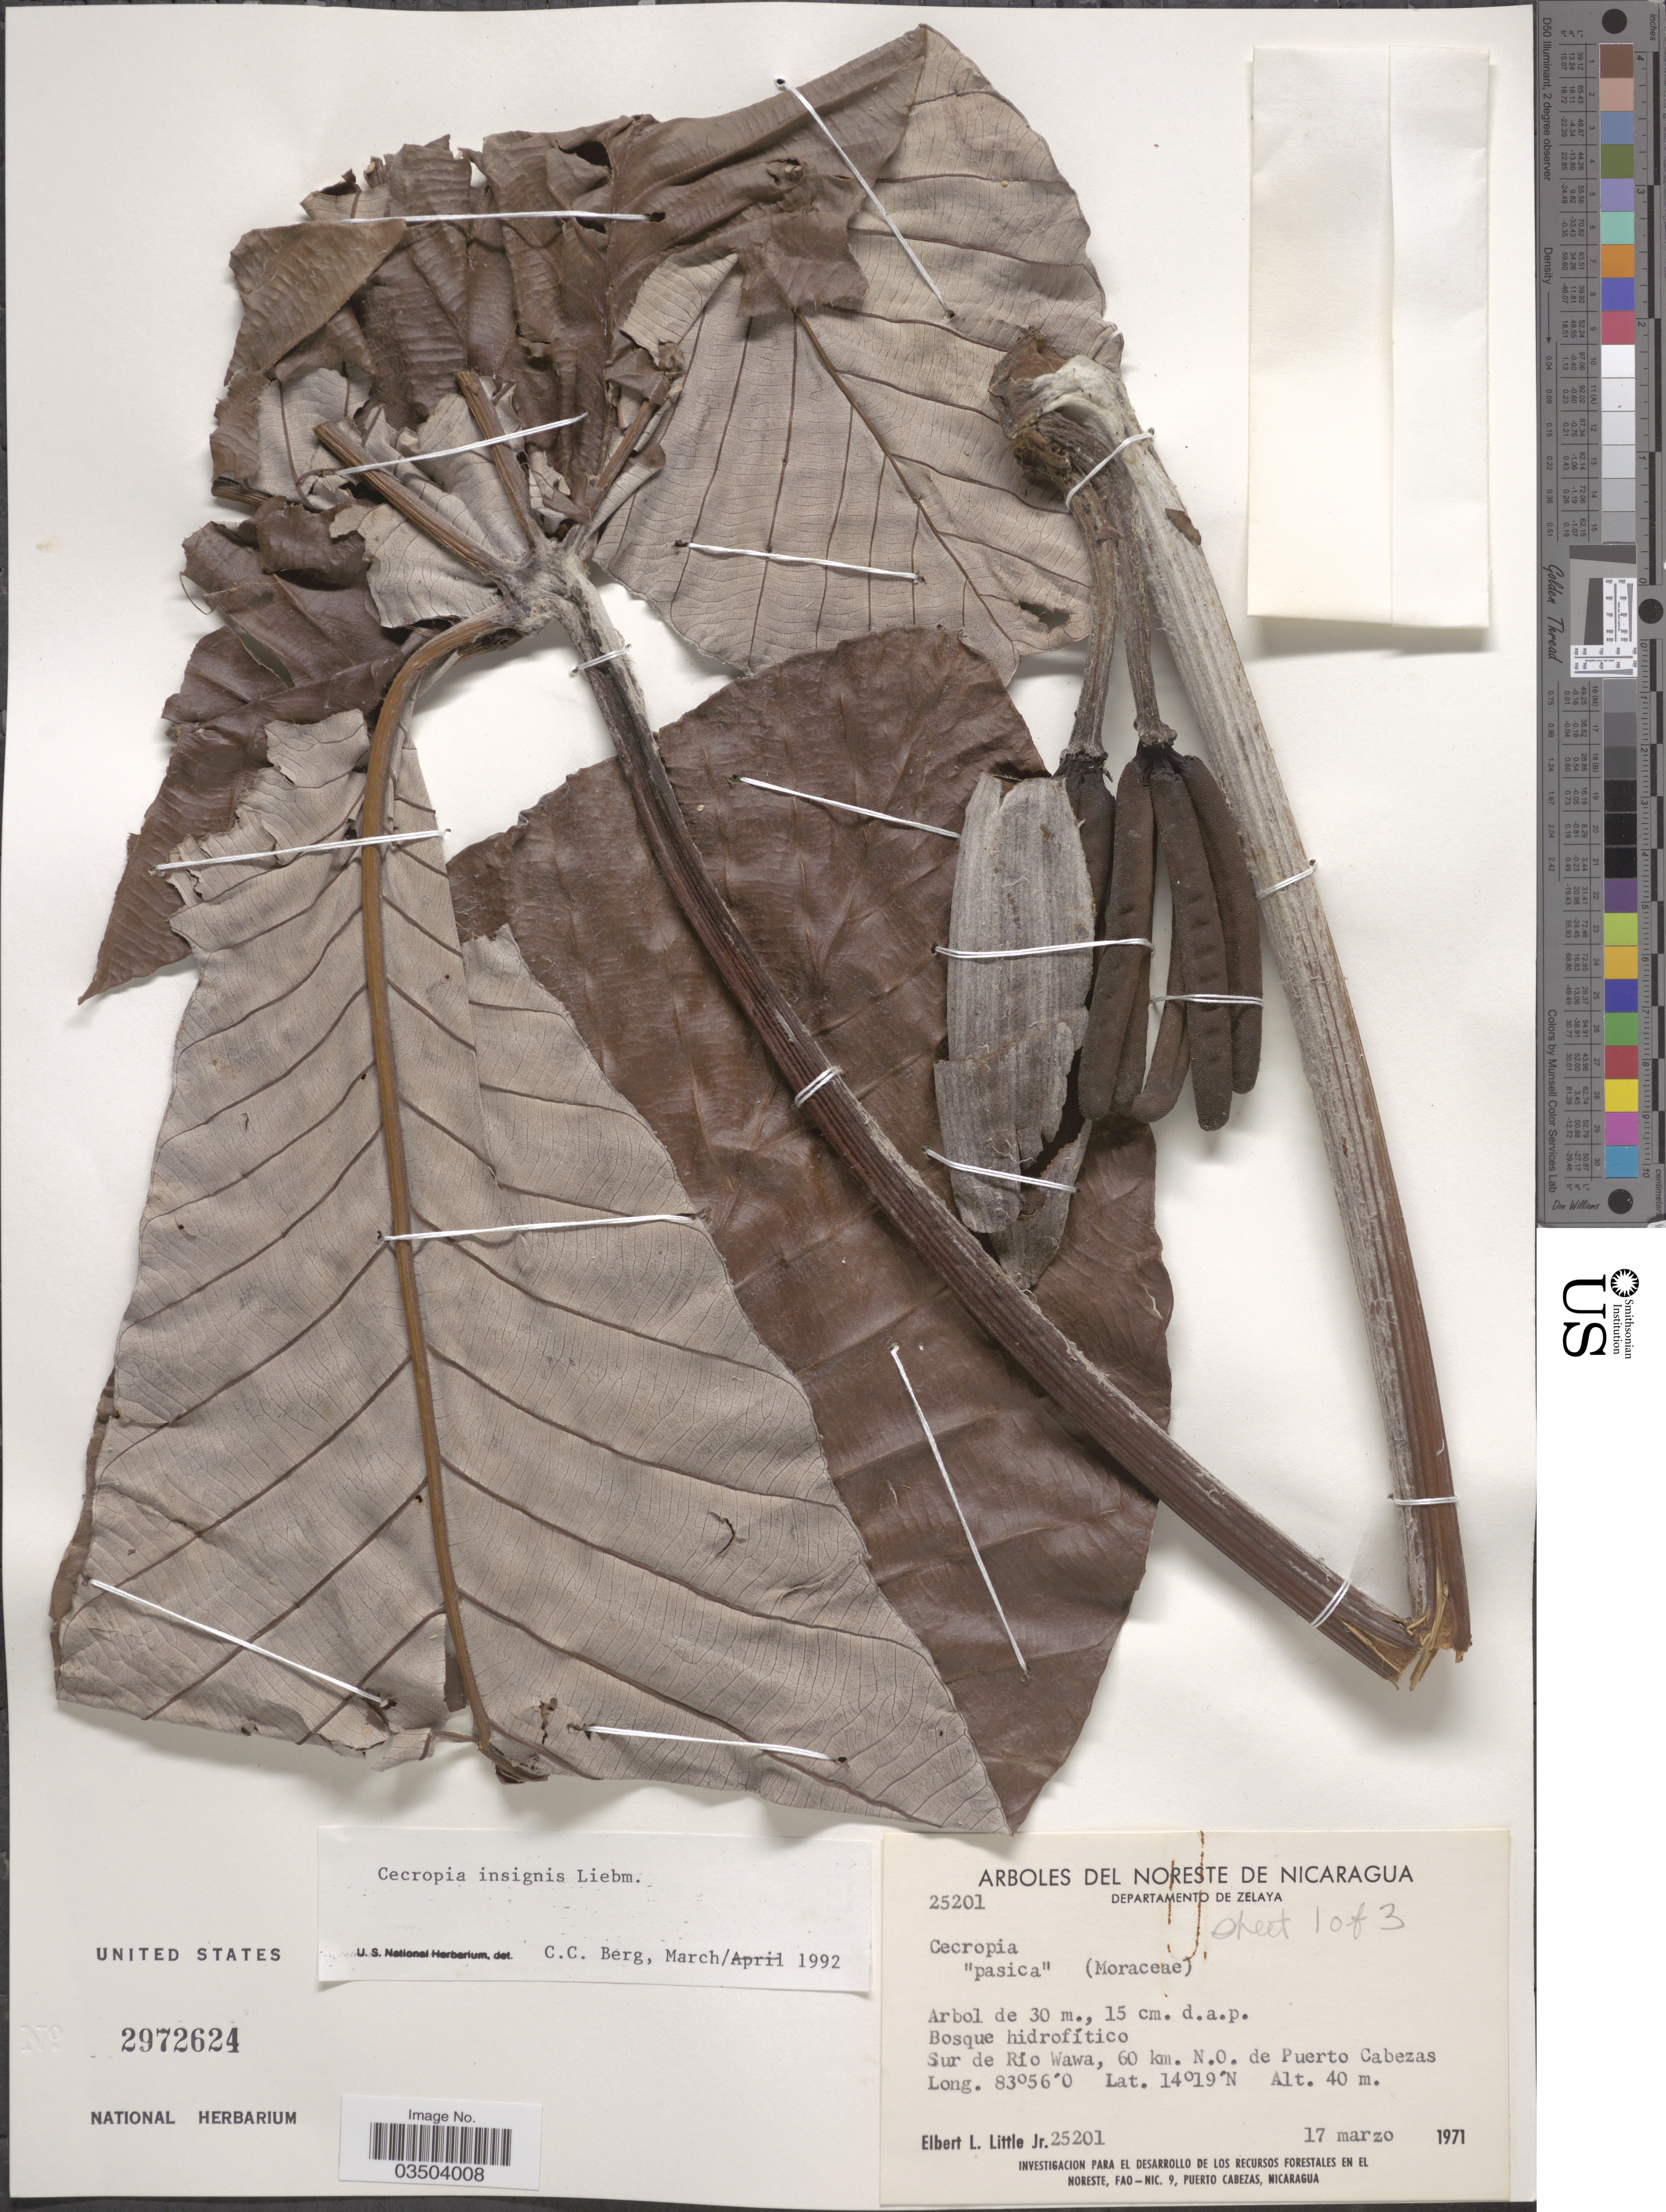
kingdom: Plantae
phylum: Tracheophyta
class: Magnoliopsida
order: Rosales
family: Urticaceae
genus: Cecropia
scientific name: Cecropia insignis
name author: Liebm.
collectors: E. L. Little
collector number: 25201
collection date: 1971-03-17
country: Nicaragua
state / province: Atlántico Norte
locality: Noreste de Nicaragua. Departamento de Zelaya. Sur de Río Wawa, 60 km. N.O. de Puerto Cabezas.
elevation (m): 40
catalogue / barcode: US 2972624